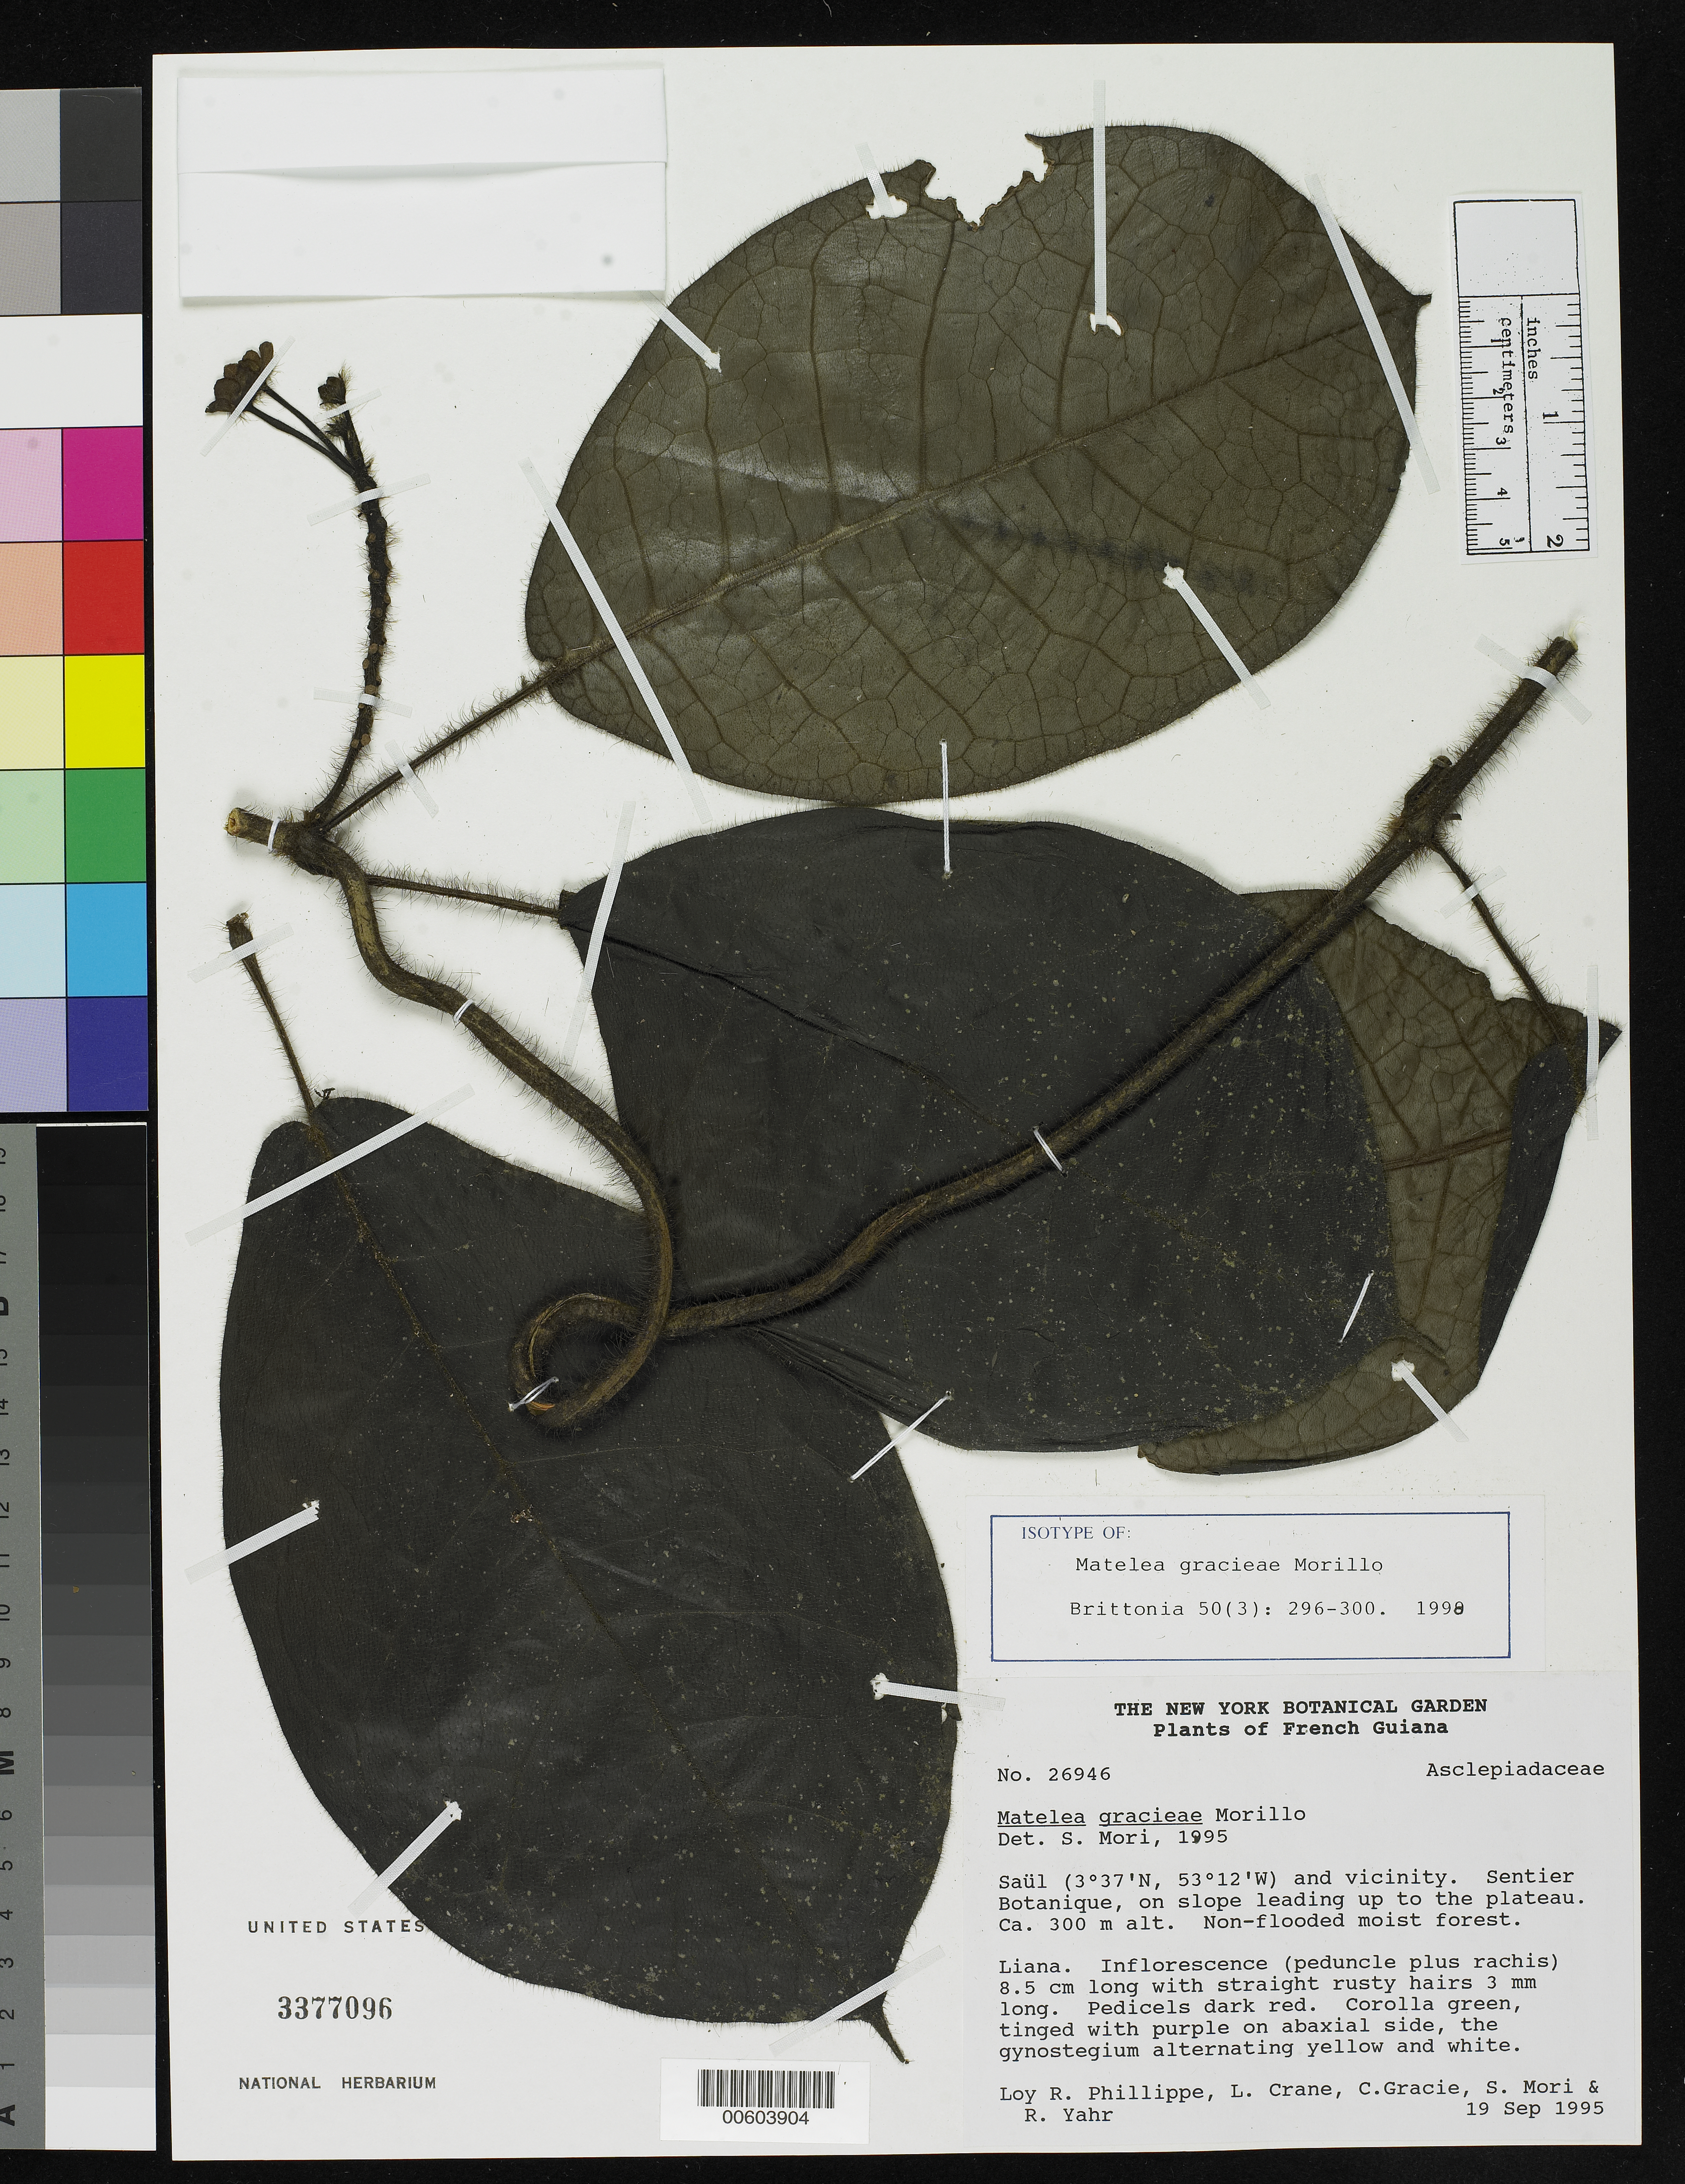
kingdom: Plantae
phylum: Tracheophyta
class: Magnoliopsida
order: Gentianales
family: Apocynaceae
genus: Matelea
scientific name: Matelea gracieae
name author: Morillo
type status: Isotype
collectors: L. Philippe, L. Crane, C. A. Gracie, S. Mori & R. Yahr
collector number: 26946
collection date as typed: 19 Sep 1995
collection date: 1995-09-19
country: French Guiana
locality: Saul & vicinity, Sentier Botanique, on slope leading up to plateau.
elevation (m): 300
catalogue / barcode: US 3377096